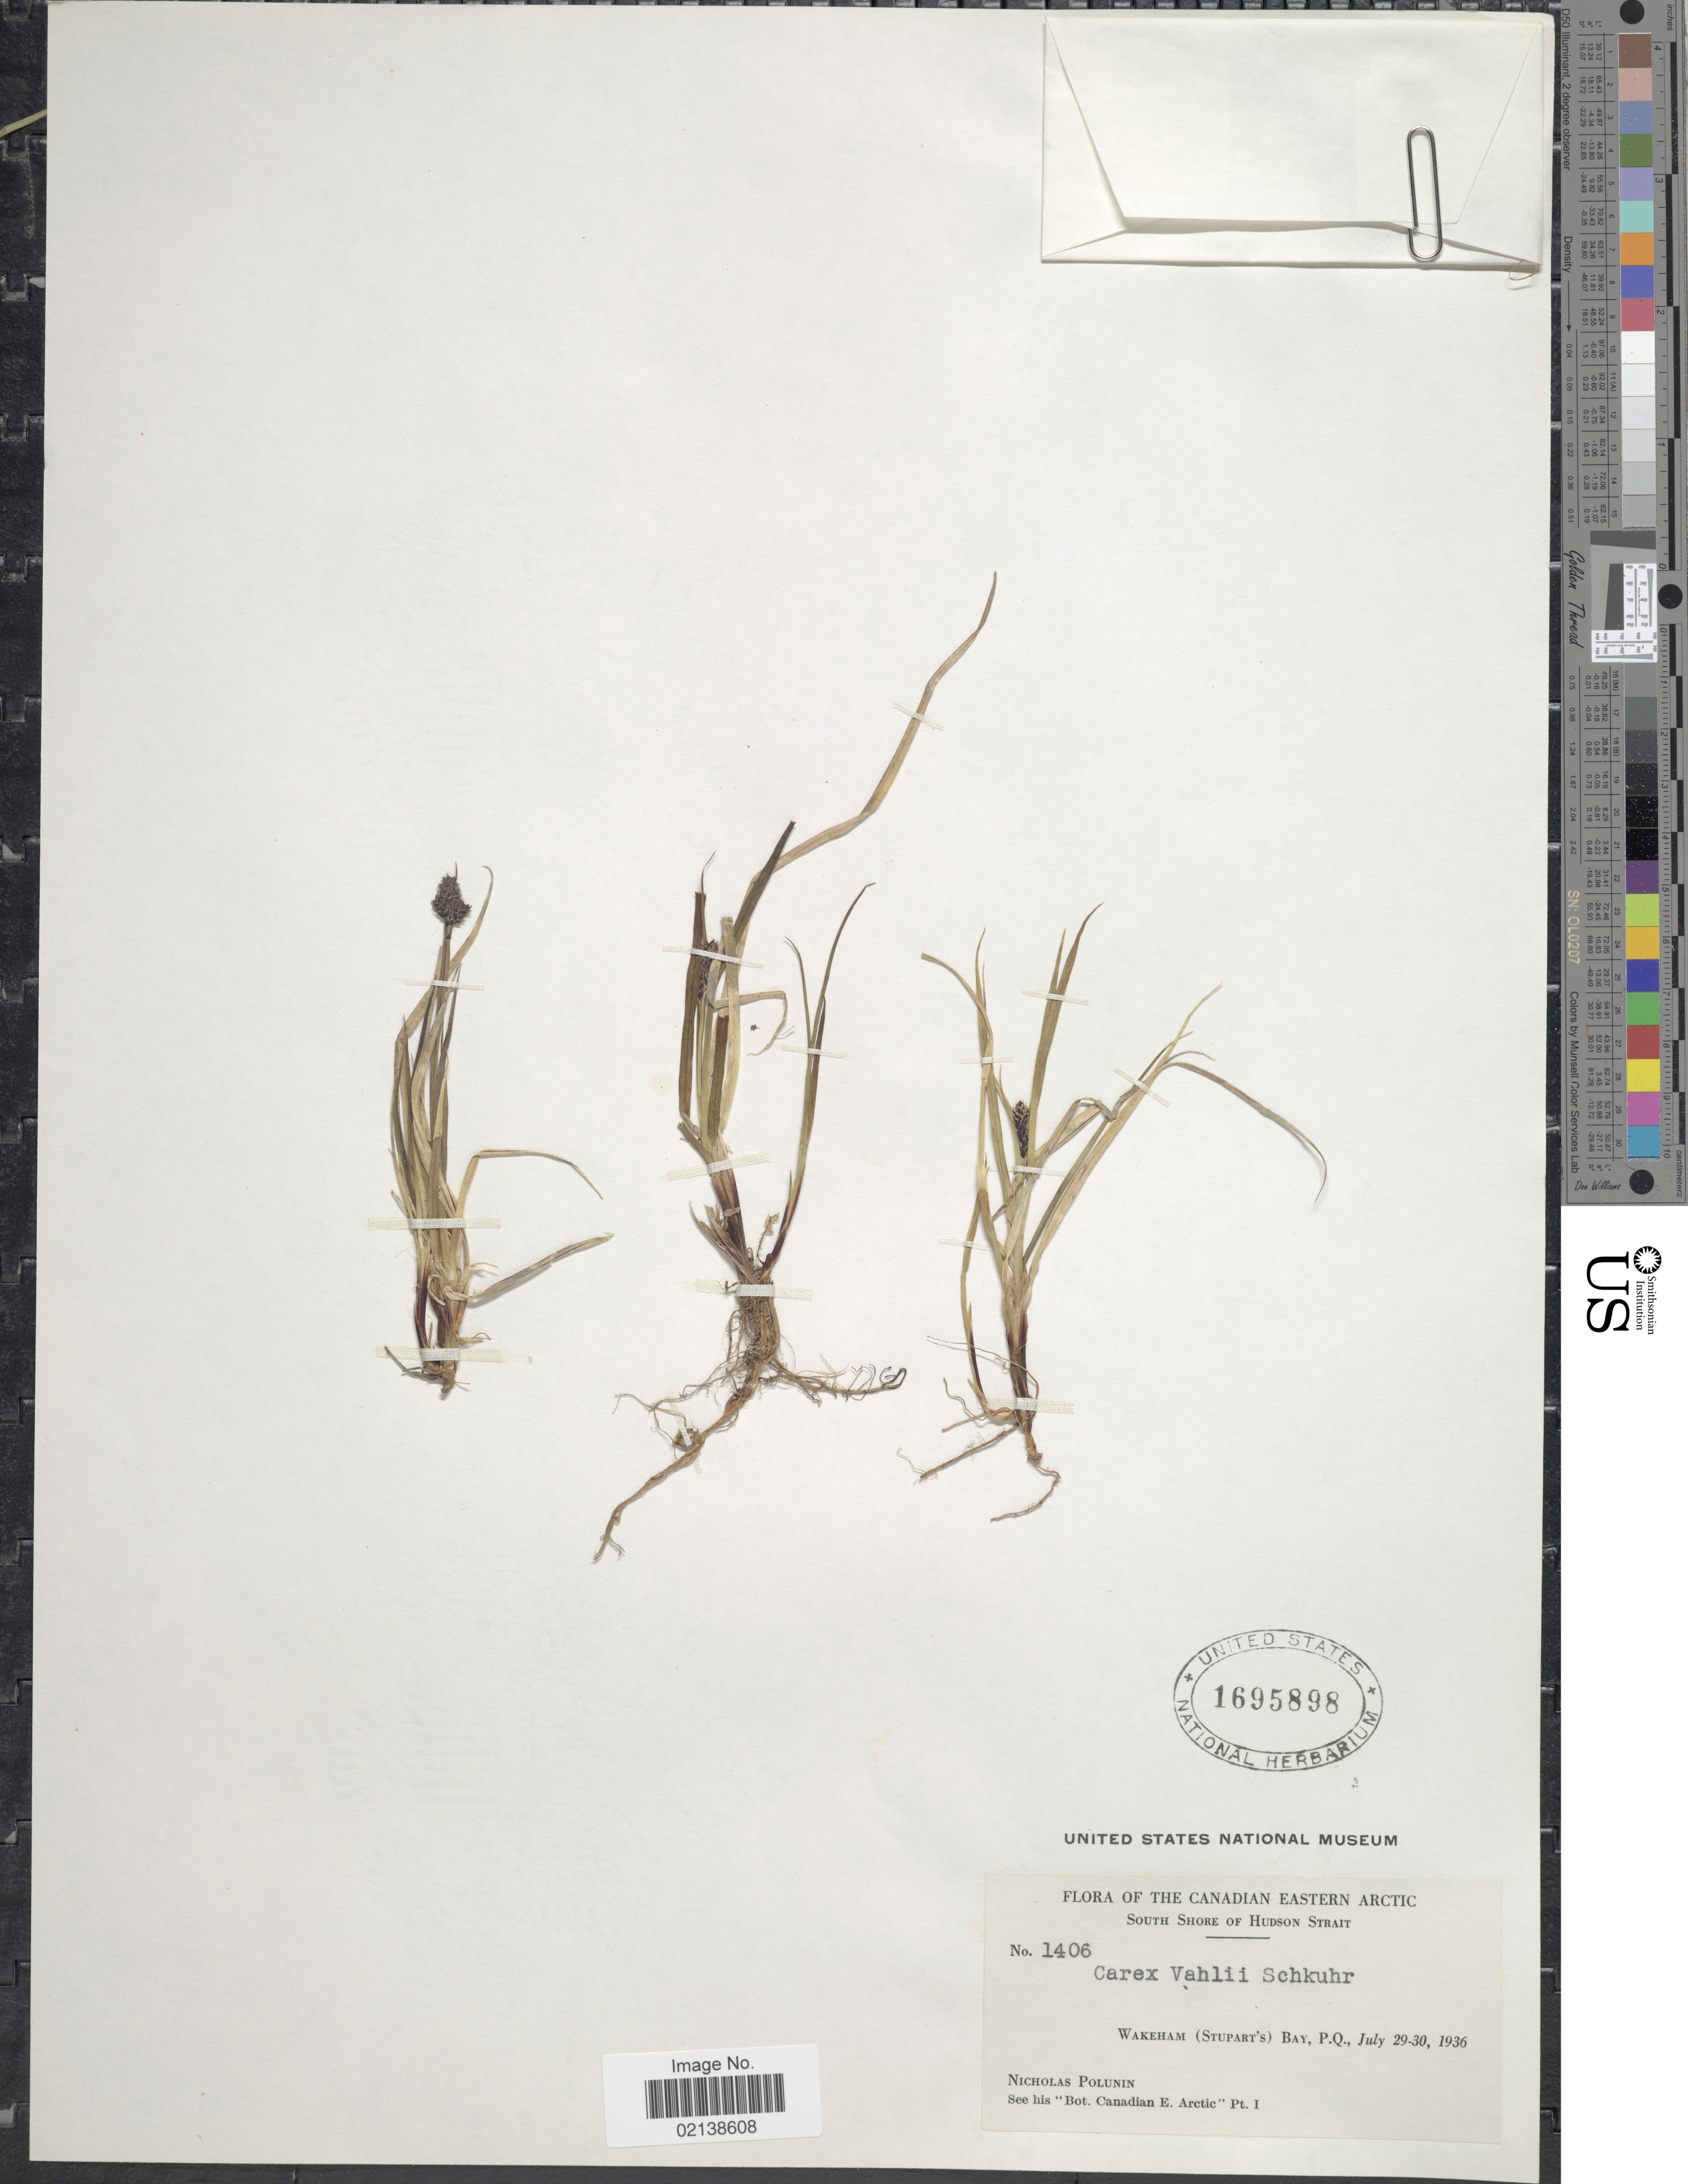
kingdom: Plantae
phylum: Tracheophyta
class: Liliopsida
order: Poales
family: Cyperaceae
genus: Carex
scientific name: Carex norvegica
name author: Retz.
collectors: N. V. Polunin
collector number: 1406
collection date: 1936-07-29/1936-07-30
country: Canada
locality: The Canadian Eastern Arctic, South Shore of Hudson Strait, Wakeham (Stupart's) Bay, P.Q.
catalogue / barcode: US 1695898